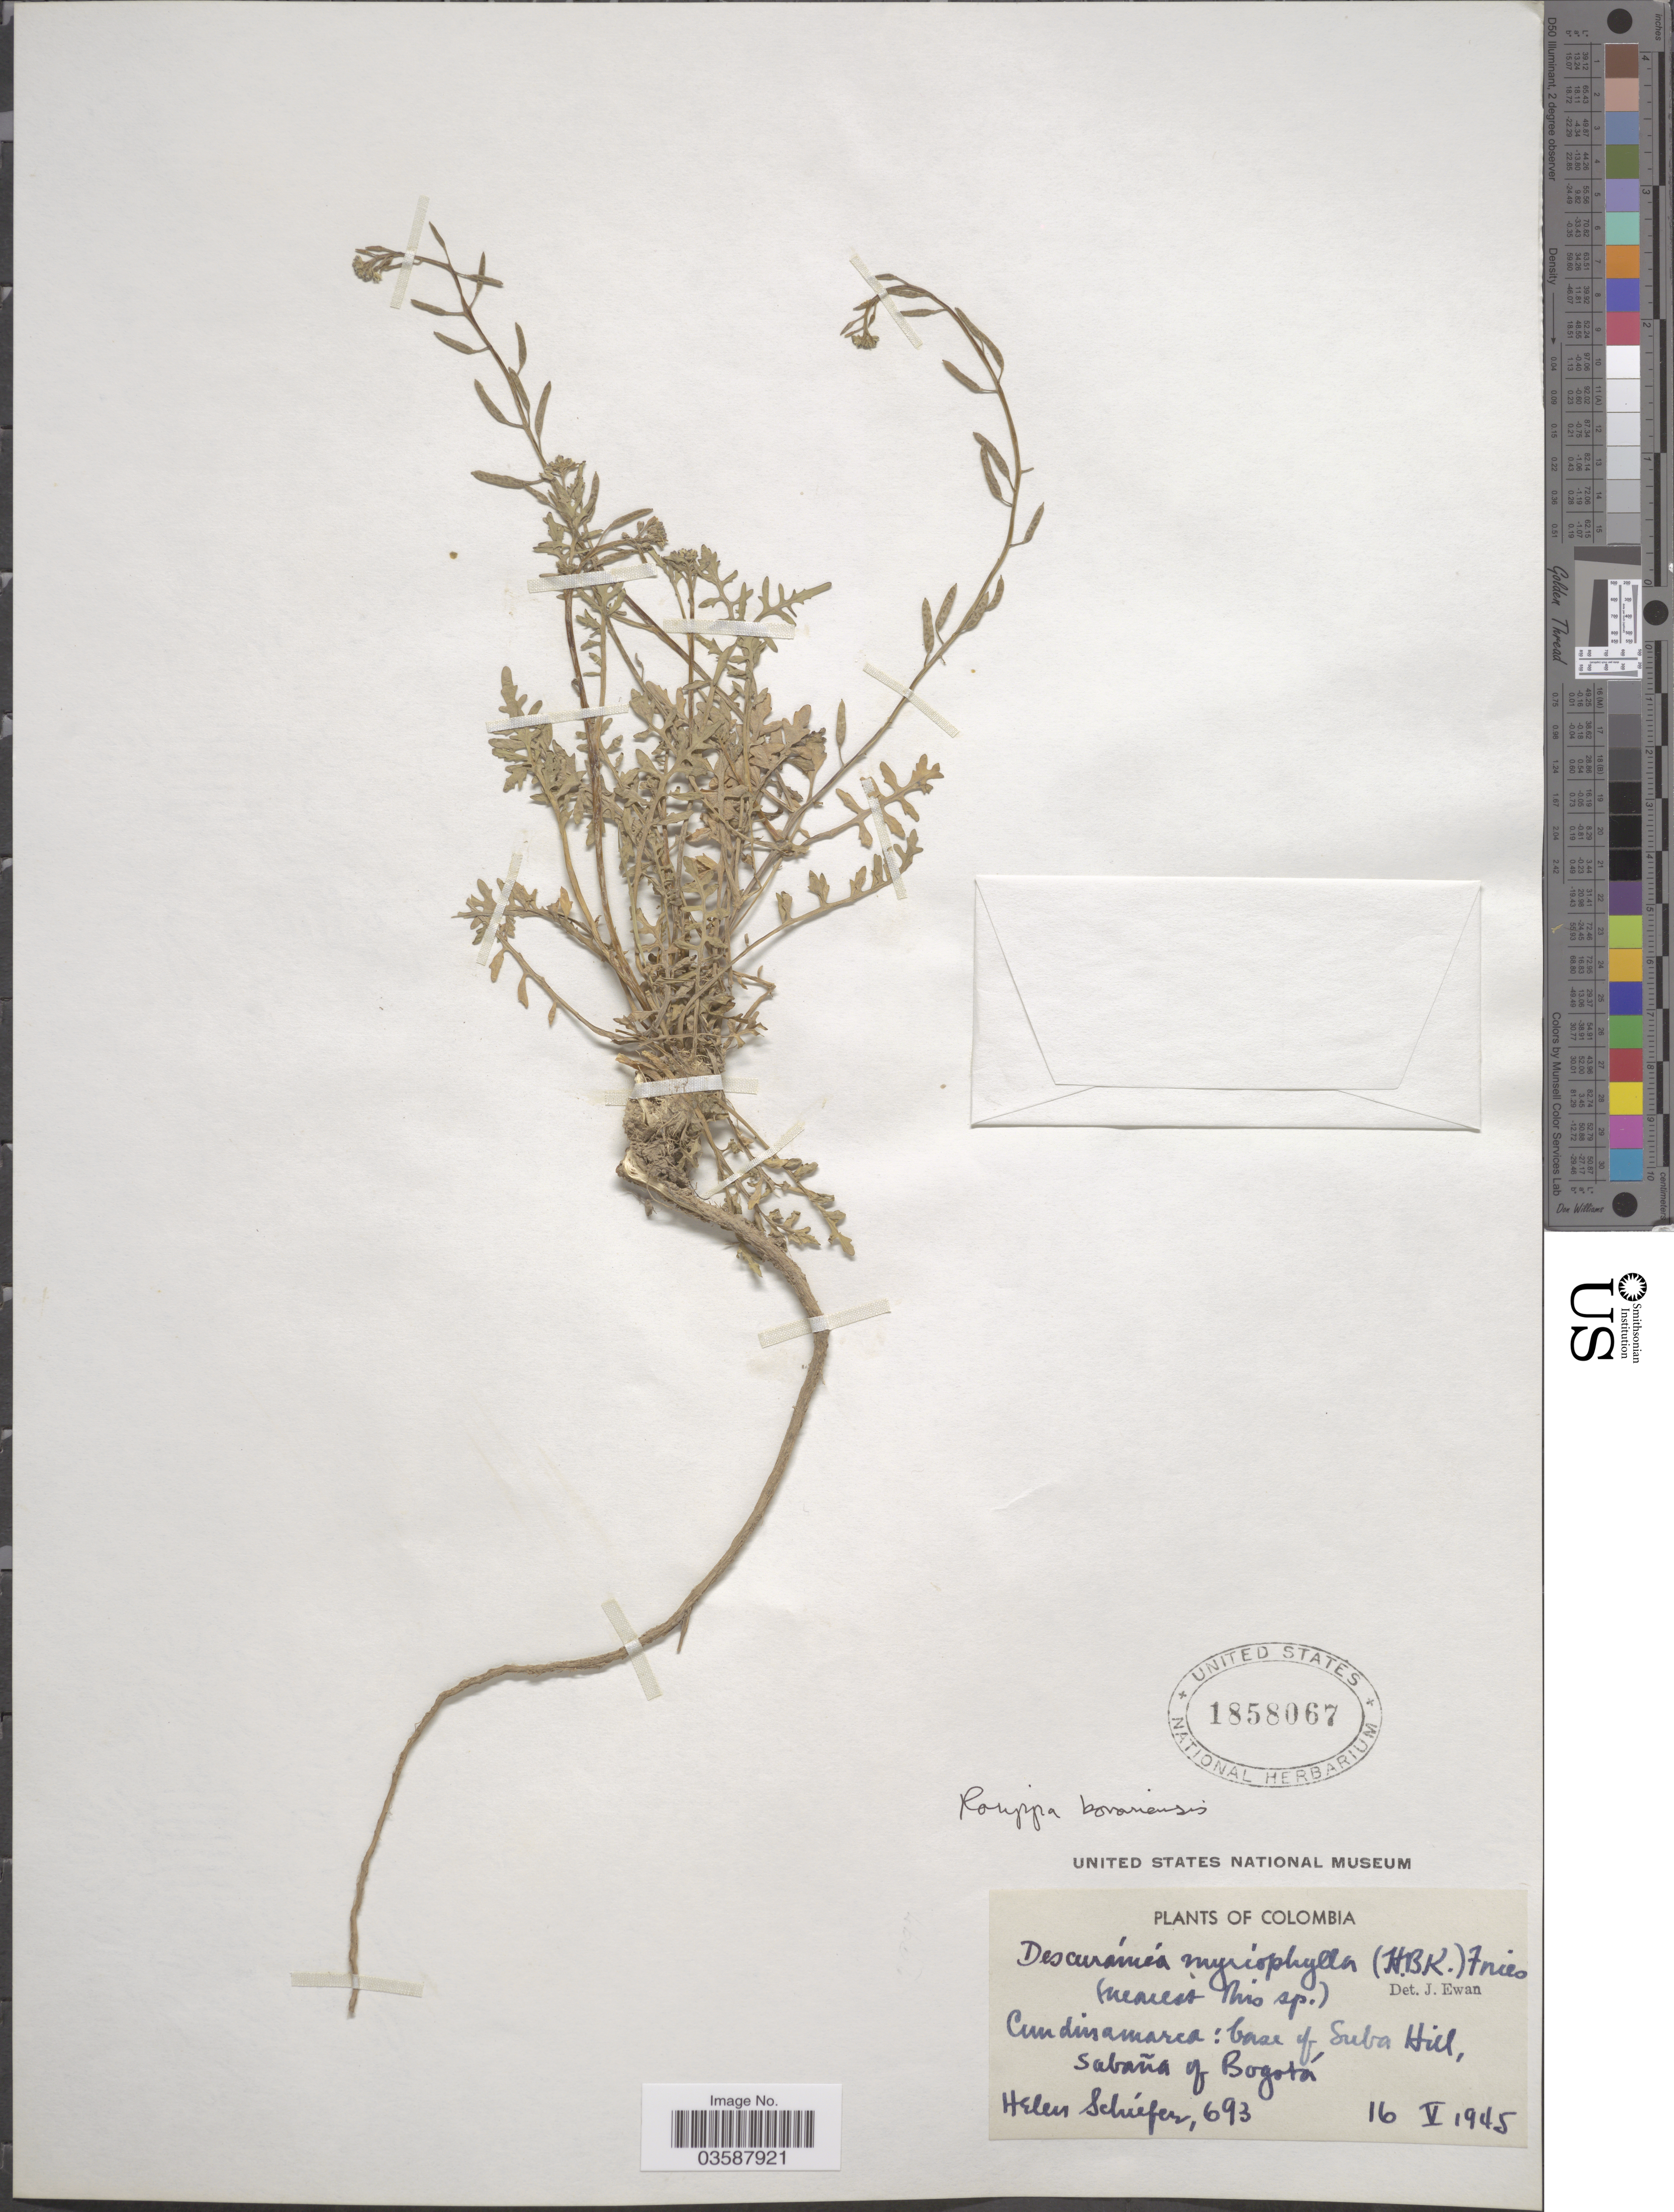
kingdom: Plantae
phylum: Tracheophyta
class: Magnoliopsida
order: Brassicales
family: Brassicaceae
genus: Rorippa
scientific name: Rorippa bonariensis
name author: (Poir.) Macloskie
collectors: H. Schiefer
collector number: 693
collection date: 1945-05-16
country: Colombia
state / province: Cundinamarca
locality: Base of Suba Hill, Sabaña of Bogotá.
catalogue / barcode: US 1858067